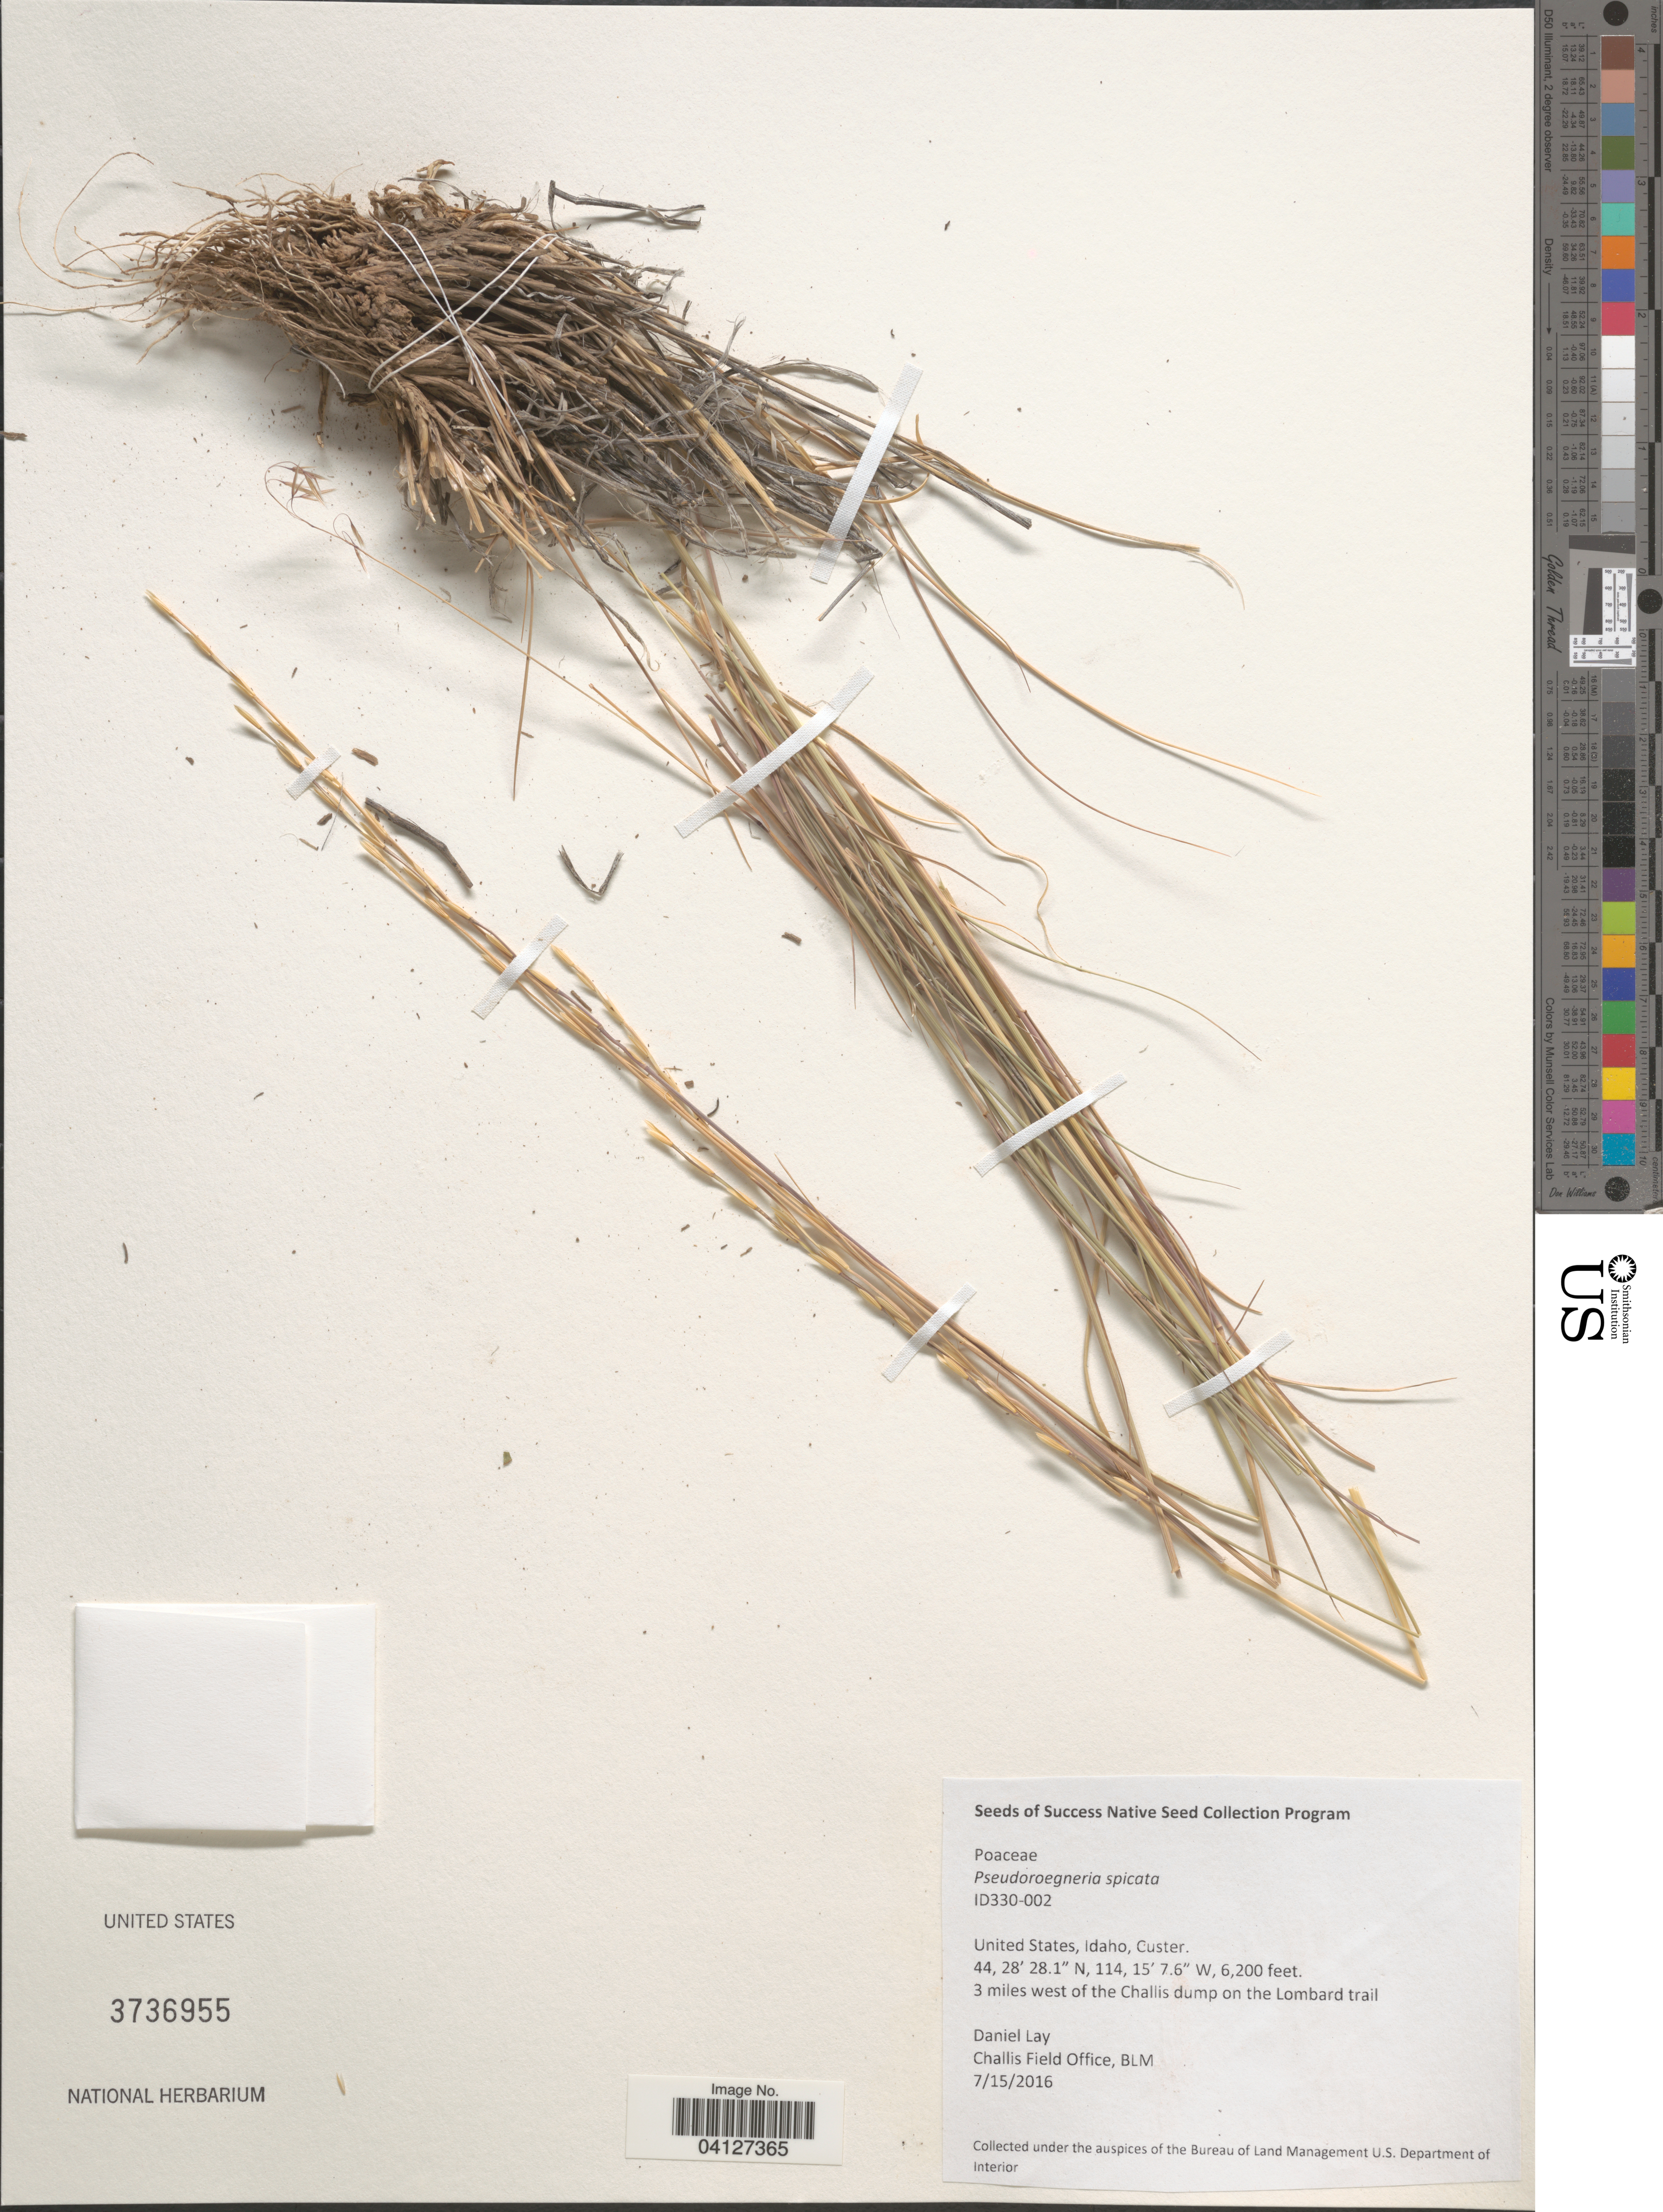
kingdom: Plantae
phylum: Tracheophyta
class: Liliopsida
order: Poales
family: Poaceae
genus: Pseudoroegneria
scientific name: Pseudoroegneria spicata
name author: (Pursh) Á. Löve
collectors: D. Lay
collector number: ID330-002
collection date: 2016-07-15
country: United States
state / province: Idaho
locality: Custer. 3 miles west of the Challis dump on the Lombard trail.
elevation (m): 1890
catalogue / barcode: US 3736955